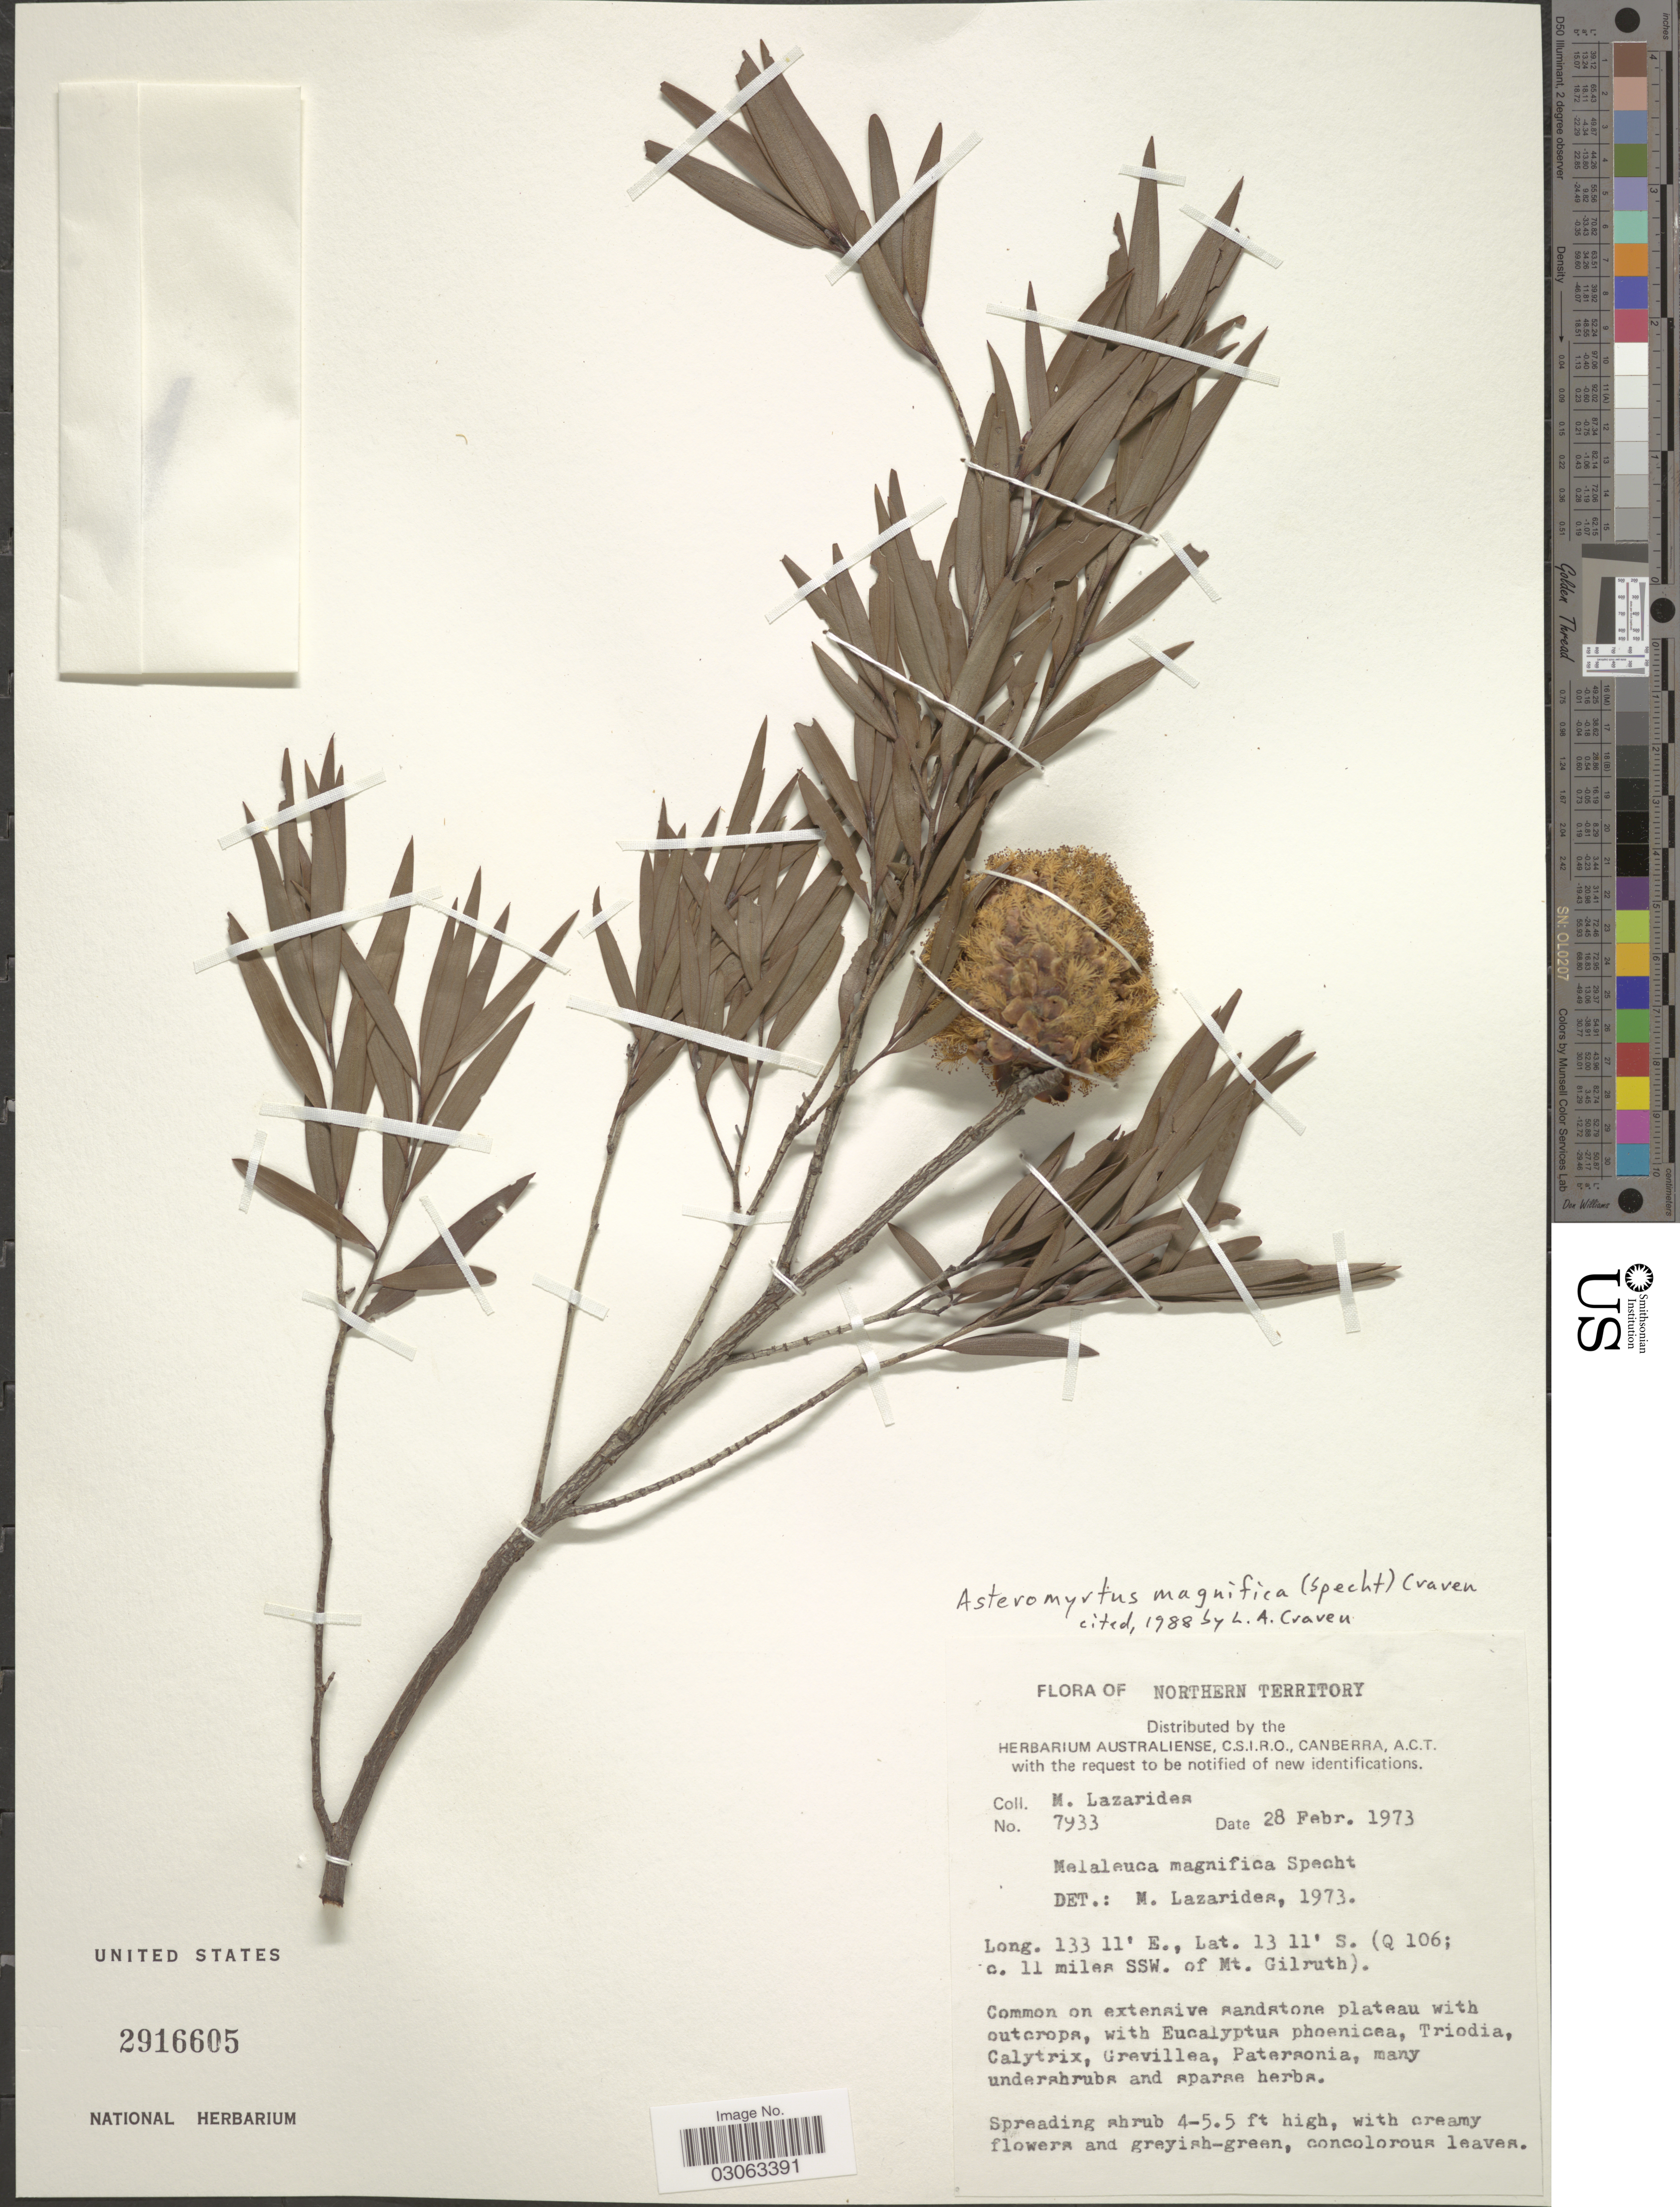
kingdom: Plantae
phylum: Tracheophyta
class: Magnoliopsida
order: Myrtales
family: Myrtaceae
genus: Asteromyrtus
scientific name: Asteromyrtus magnifica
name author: (C.D. Specht) Craven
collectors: M. Lazarides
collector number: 7933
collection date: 1973-02-28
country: Australia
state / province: Northern Territory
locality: (Q 106; c. 11 miles SSW. of Mt. Gilruth).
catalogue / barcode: US 2916605